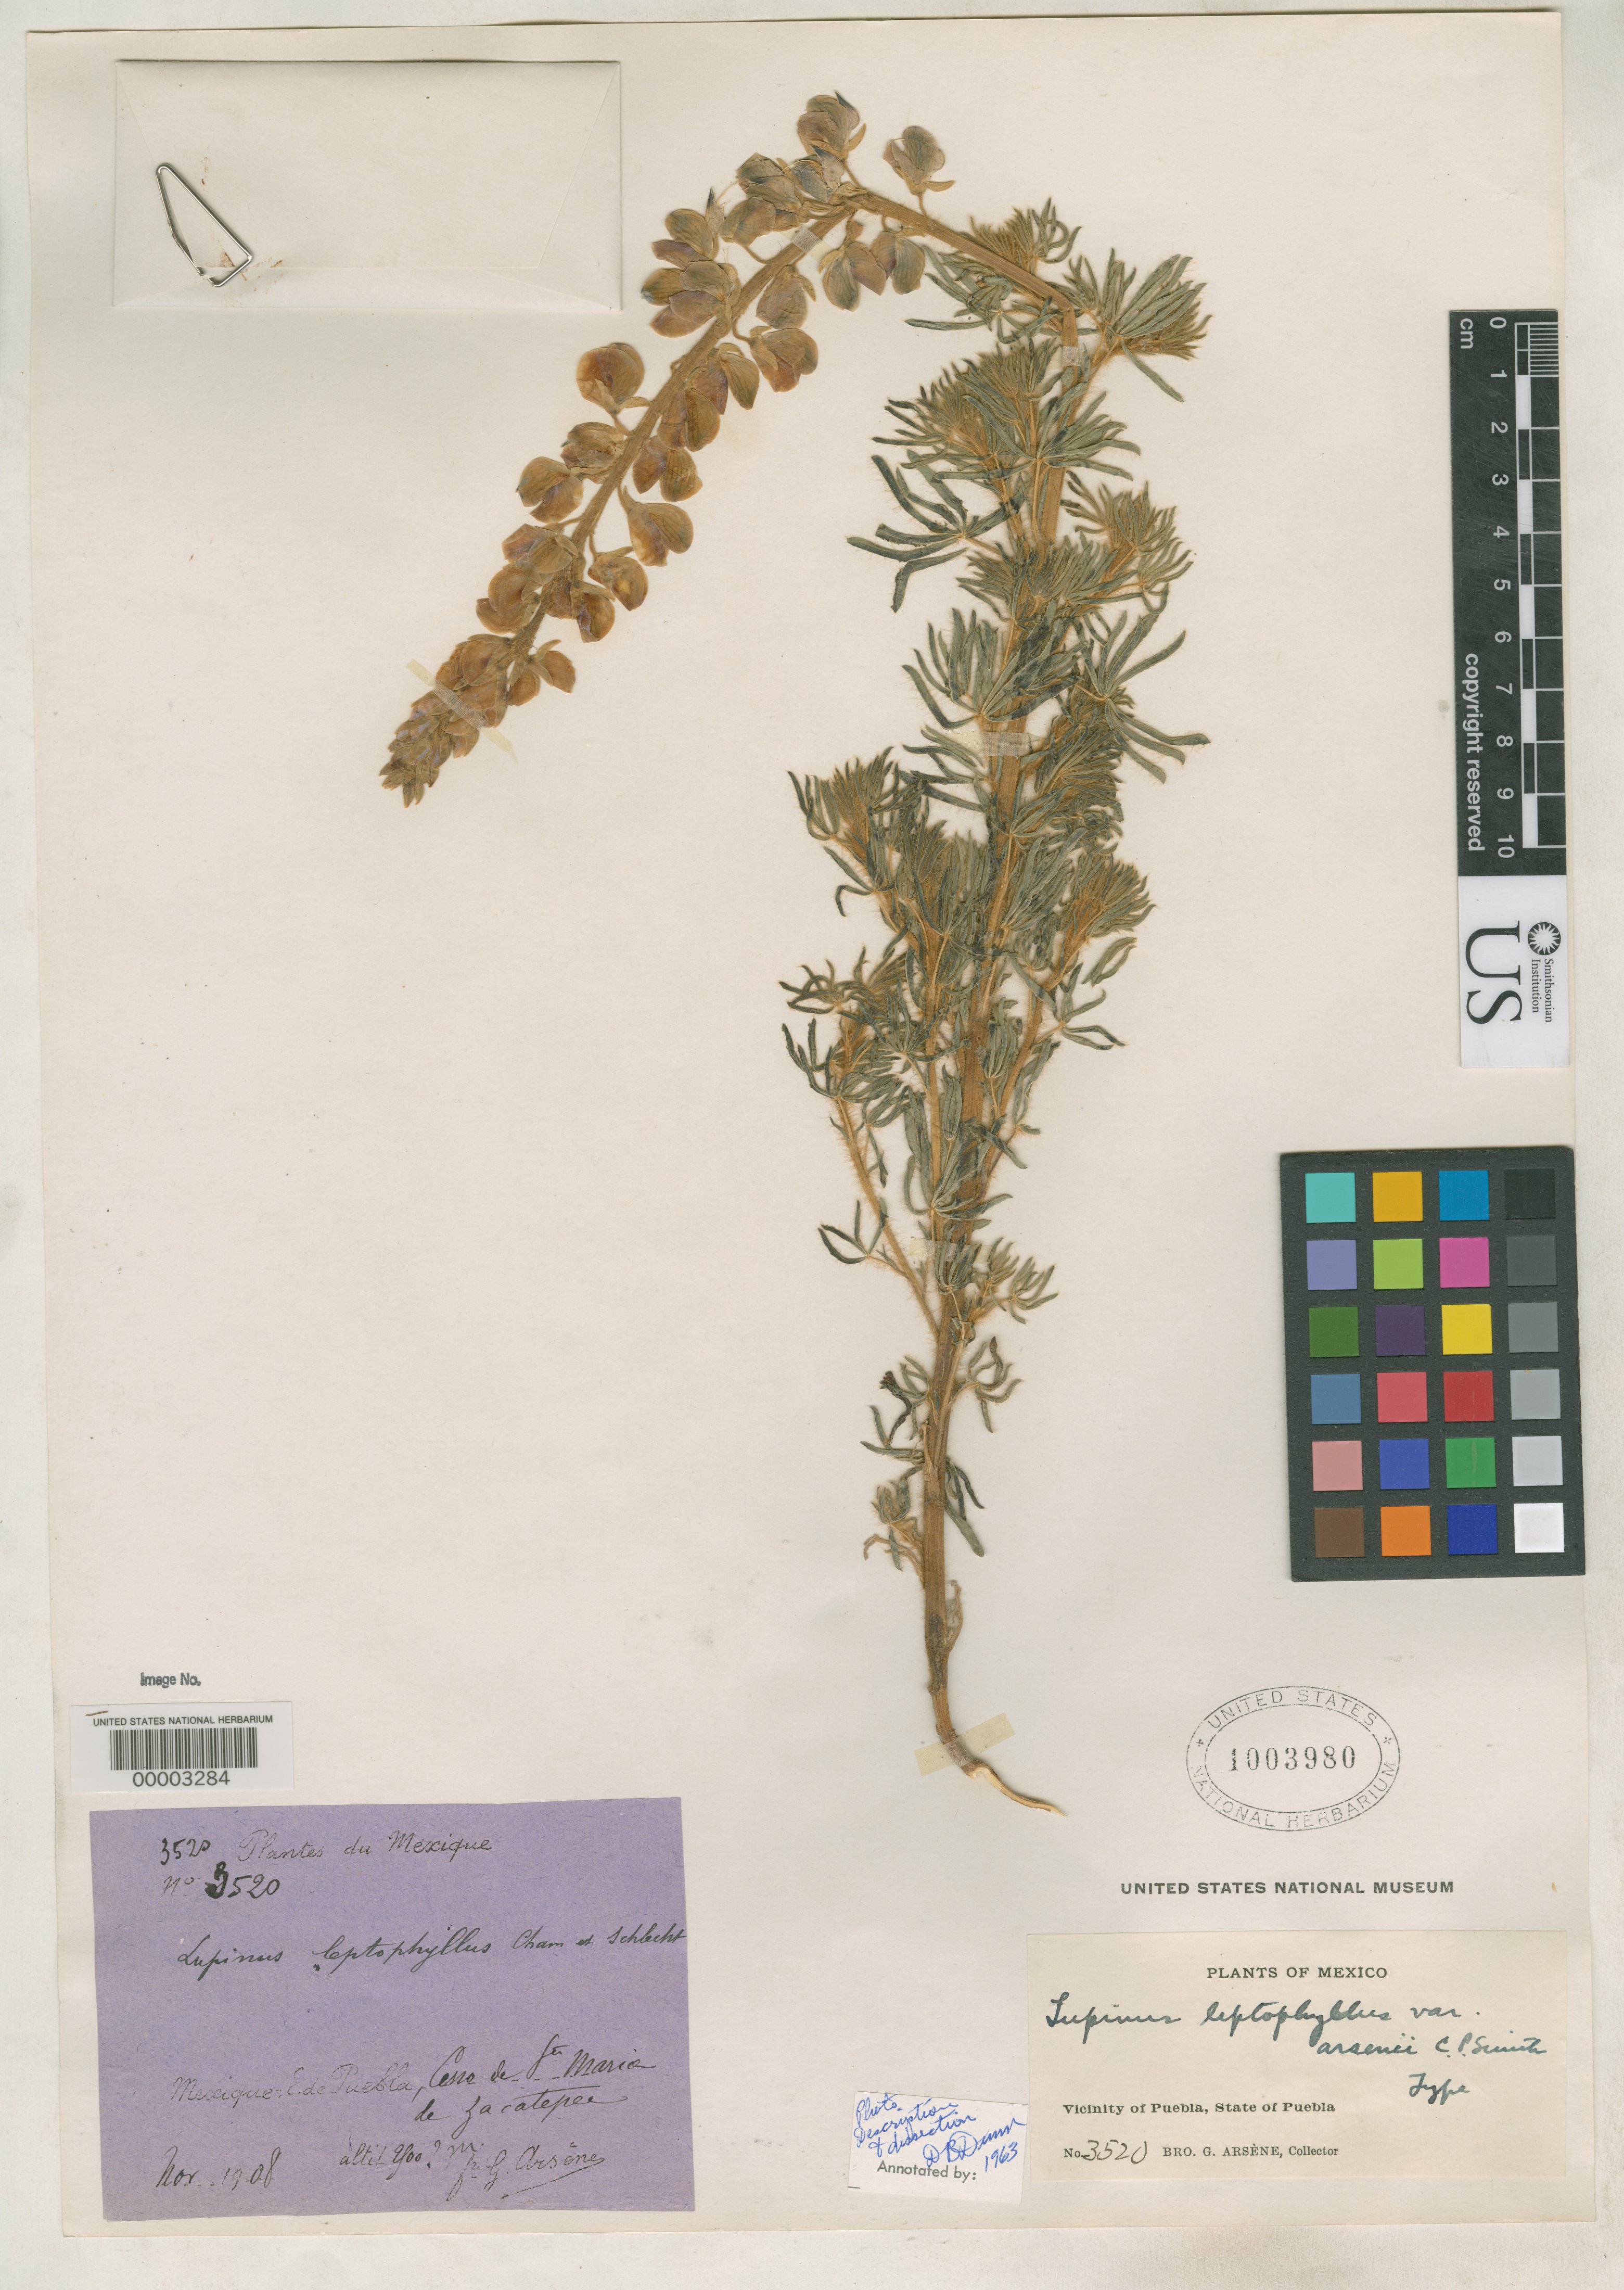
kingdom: Plantae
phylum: Tracheophyta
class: Magnoliopsida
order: Fabales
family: Fabaceae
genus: Lupinus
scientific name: Lupinus leptophyllus var. arsenei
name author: C.P. Sm.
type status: Holotype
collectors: Bro. G. Arsène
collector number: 3520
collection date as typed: Nov 1908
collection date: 1908-11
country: Mexico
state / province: Puebla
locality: Cerro de Santa Maria de Zacatepec.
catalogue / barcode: US 1003980